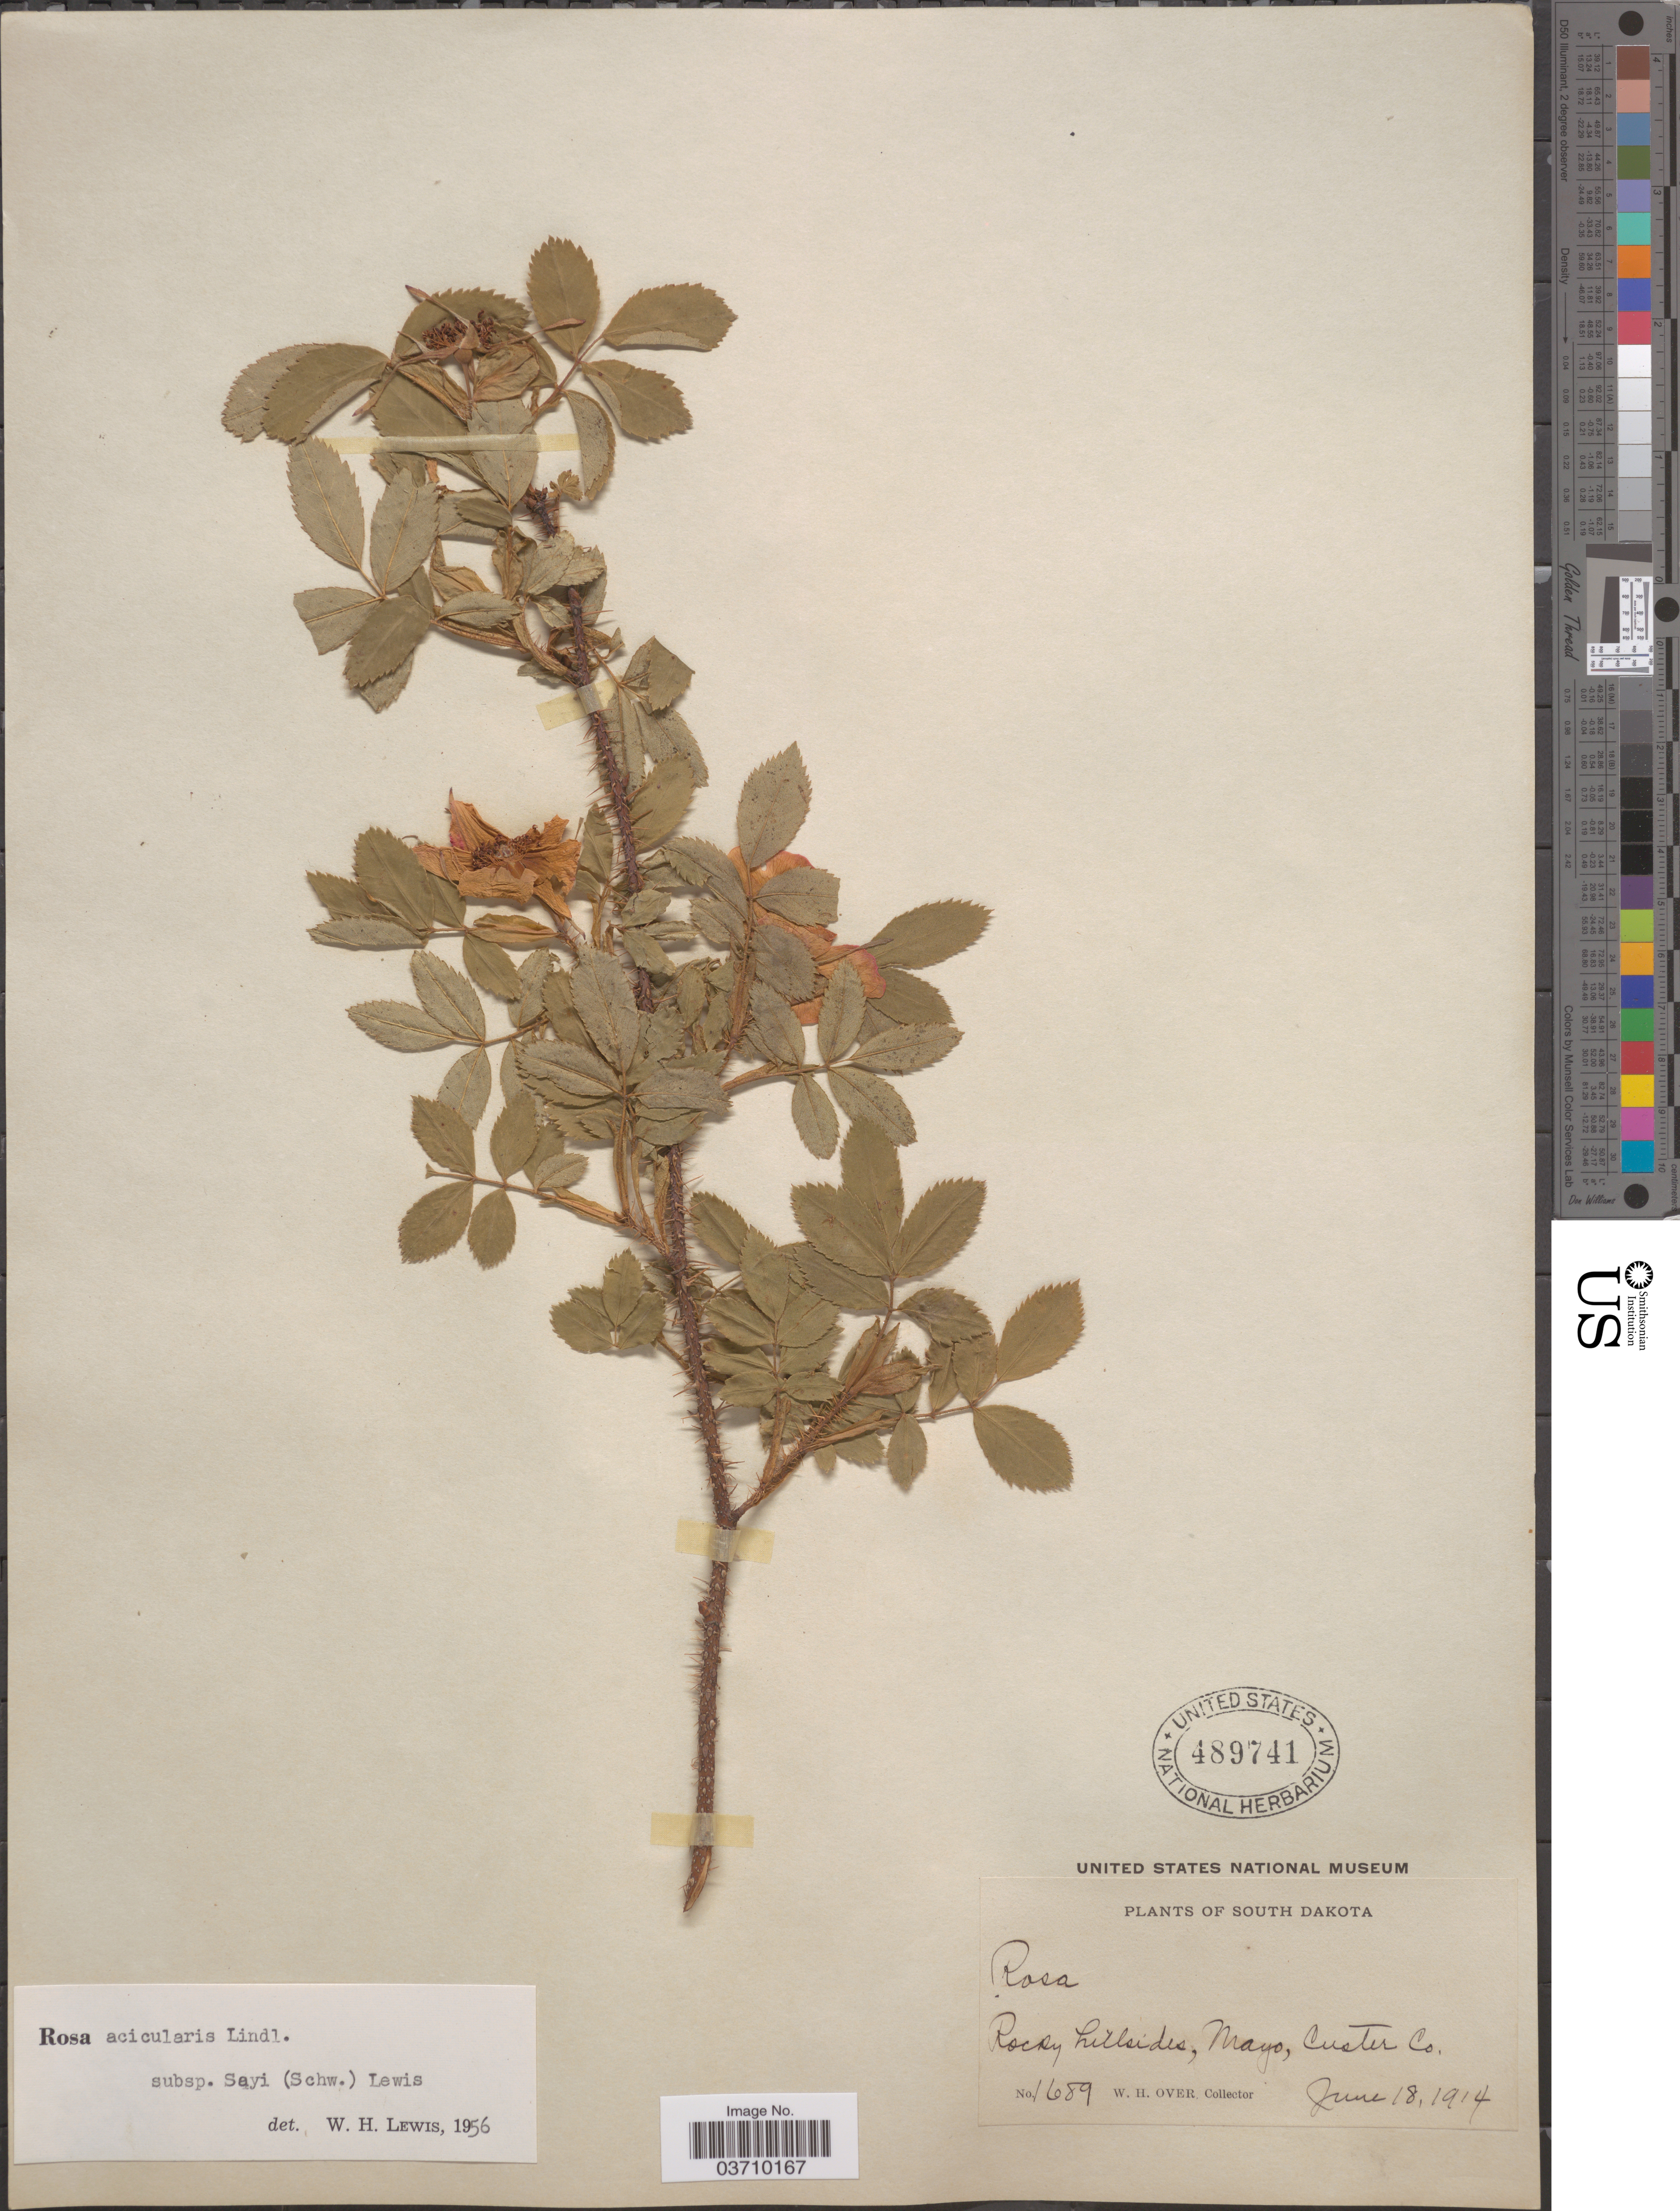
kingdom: Plantae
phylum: Tracheophyta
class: Magnoliopsida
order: Rosales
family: Rosaceae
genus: Rosa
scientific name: Rosa acicularis var. sayi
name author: (Schwein.) Rehder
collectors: W. Over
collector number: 1689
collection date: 1914-06-18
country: United States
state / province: South Dakota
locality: Rocky hillside, Mayo, Custer Co.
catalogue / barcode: US 489741